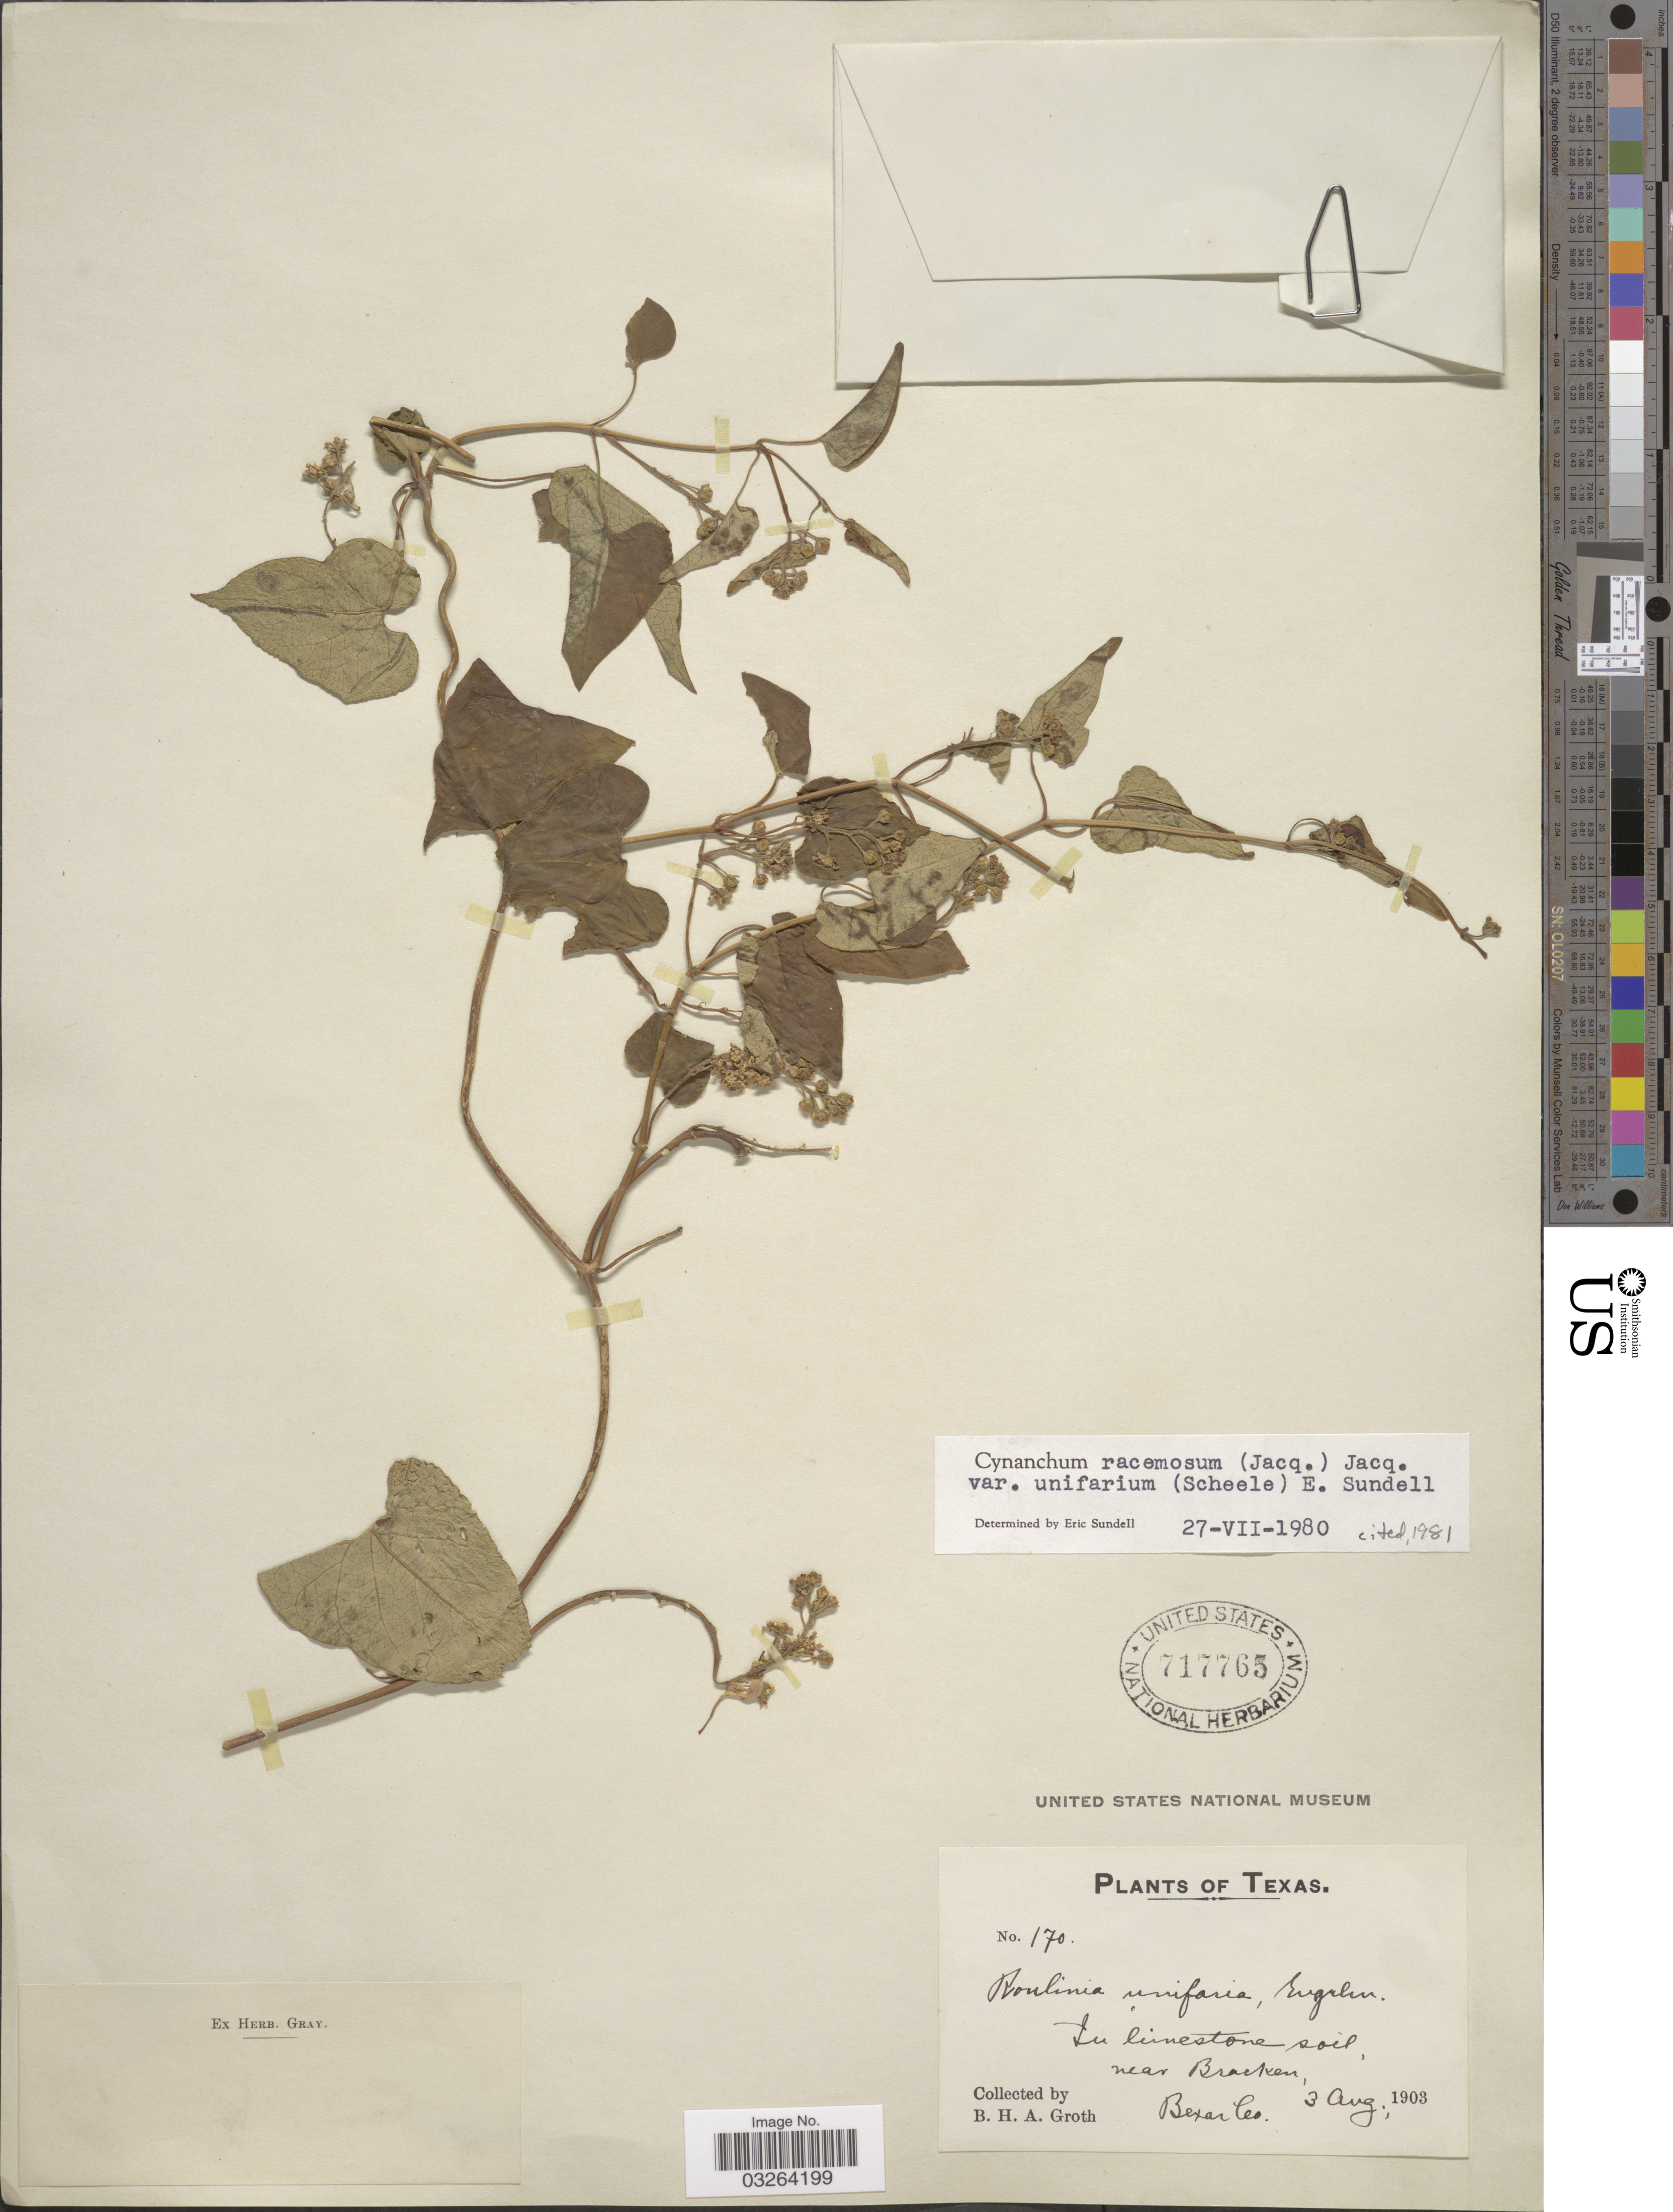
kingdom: Plantae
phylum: Tracheophyta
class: Magnoliopsida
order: Gentianales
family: Apocynaceae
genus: Cynanchum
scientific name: Cynanchum racemosum var. unifarium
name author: (Scheele) Sundell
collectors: B. Groth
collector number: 170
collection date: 1903-08-03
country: United States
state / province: Texas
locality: Near Bracken, Bexar Co.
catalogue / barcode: US 717765